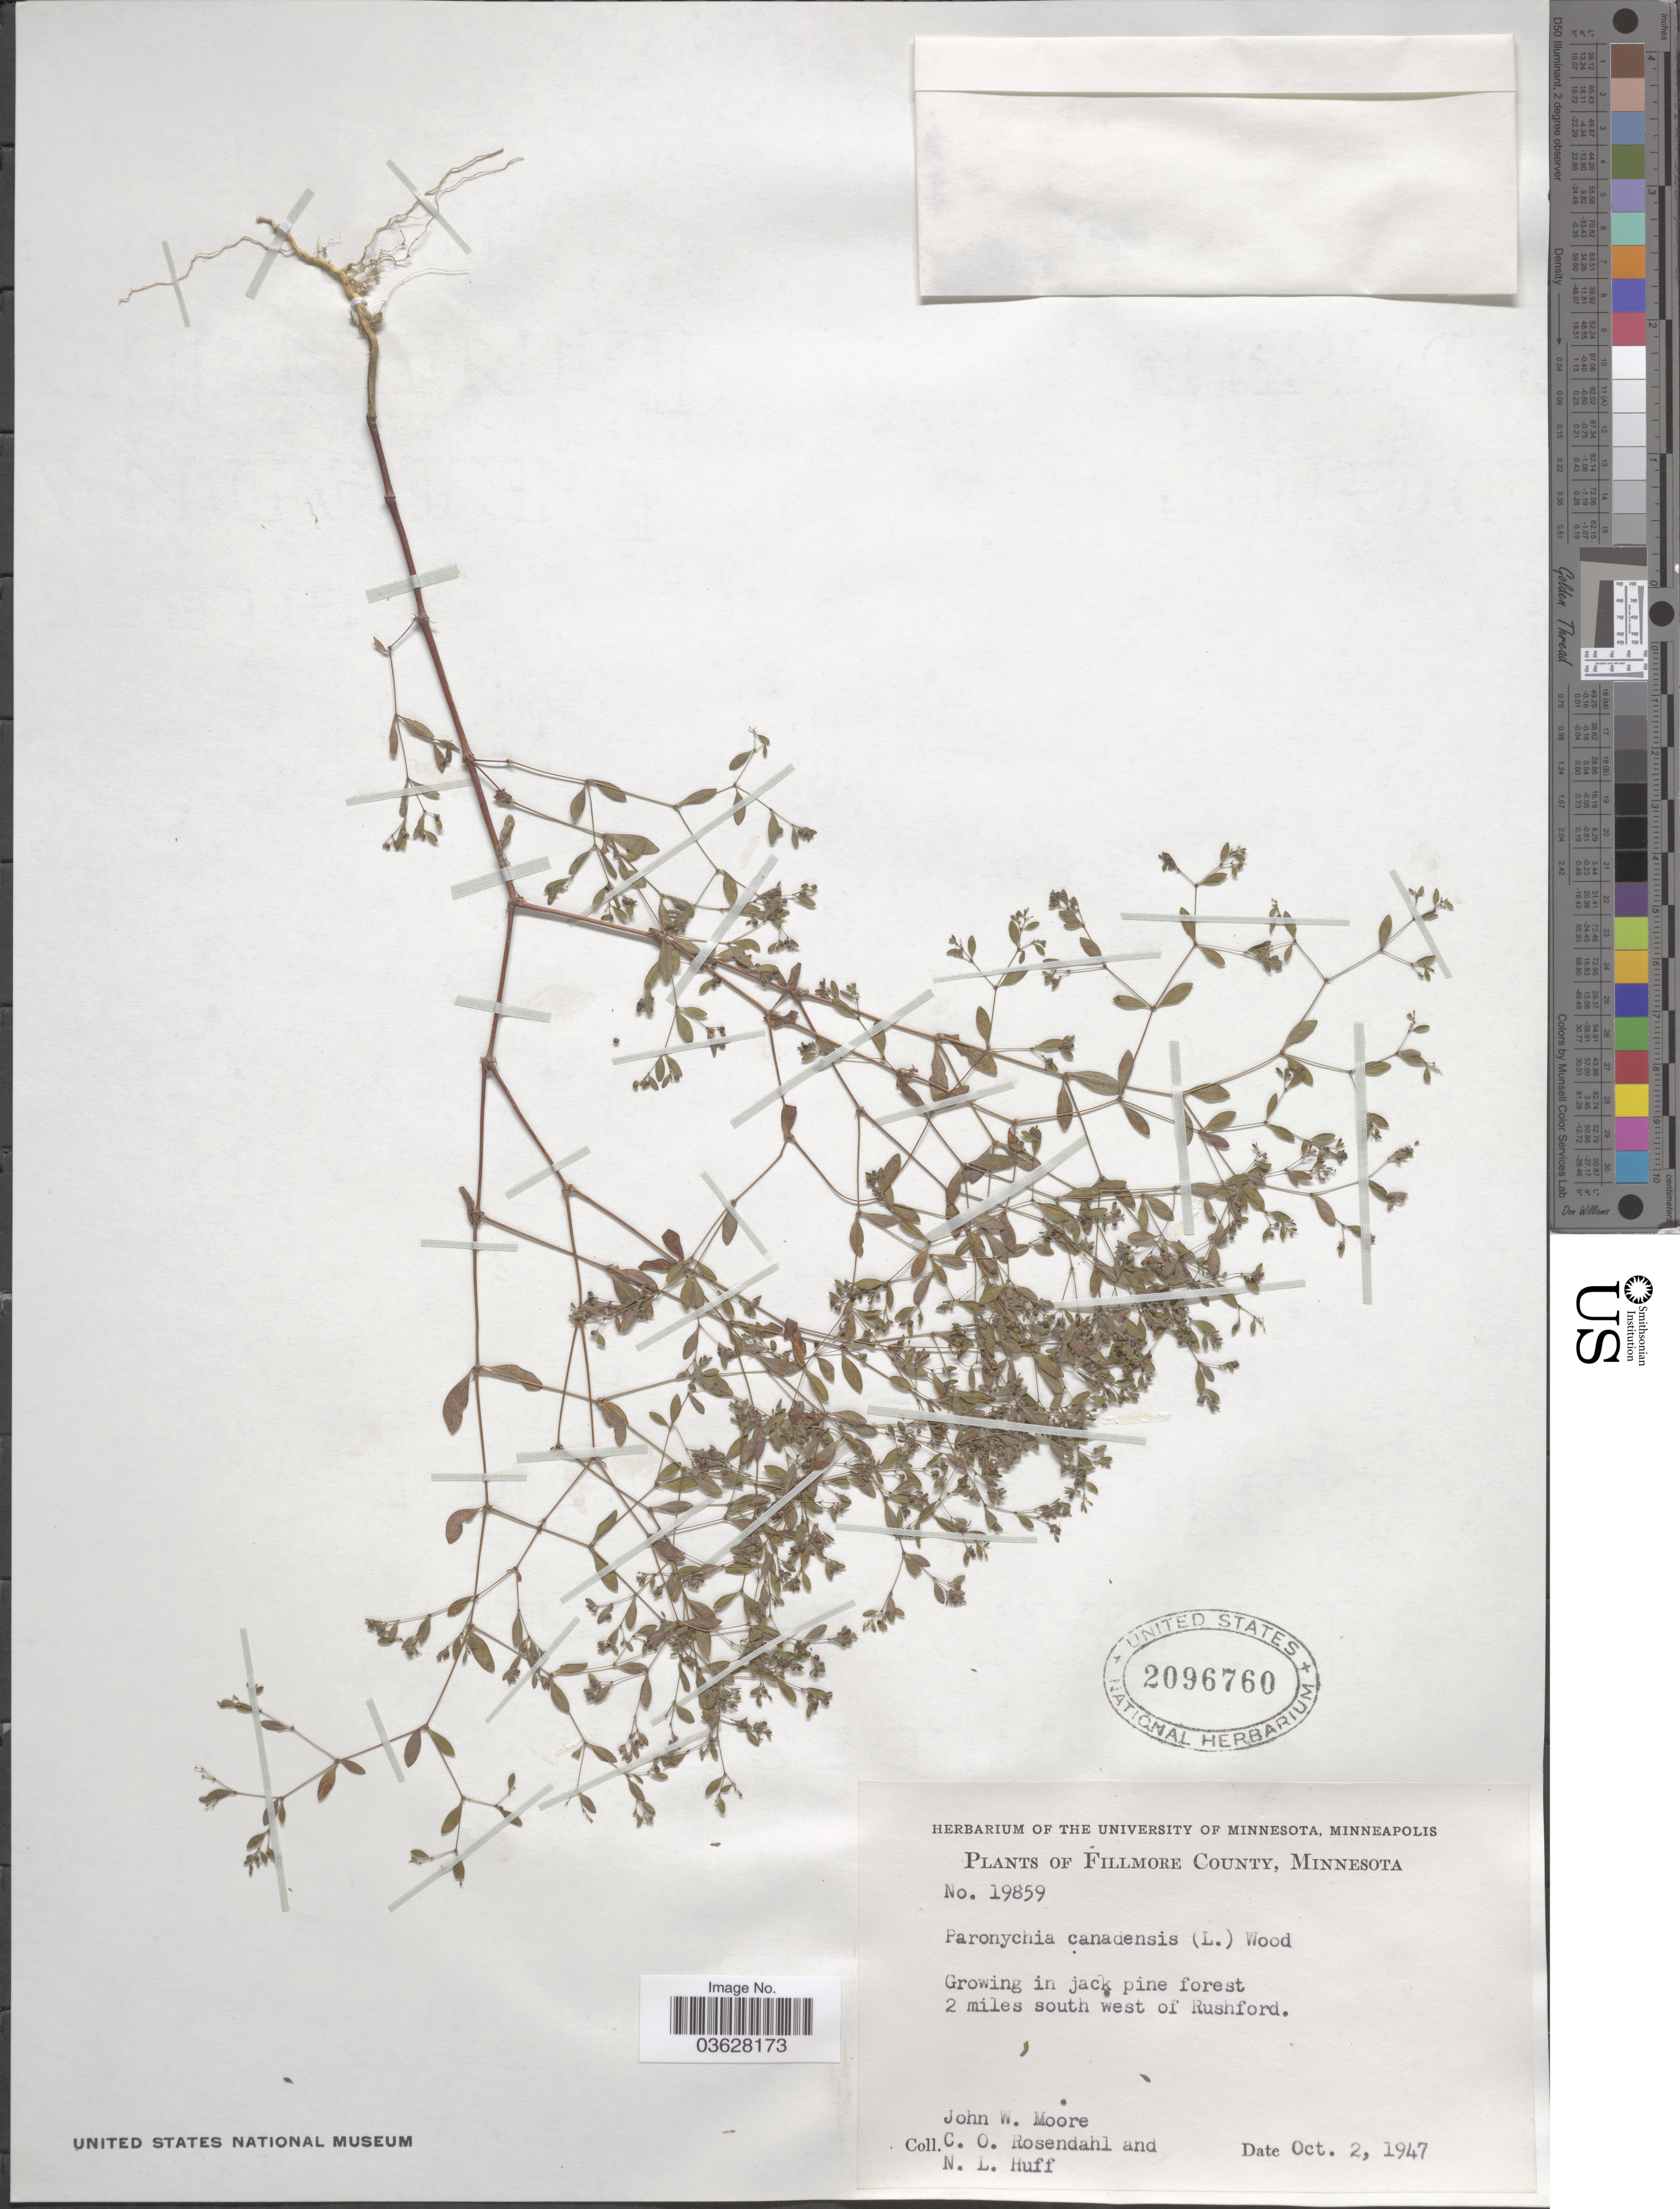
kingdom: Plantae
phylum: Tracheophyta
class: Magnoliopsida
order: Caryophyllales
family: Caryophyllaceae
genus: Paronychia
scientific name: Paronychia canadensis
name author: (L.) Alph. Wood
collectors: J. Moore, C. O. Rosendahl & N. Huff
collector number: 19859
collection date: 1947-10-02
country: United States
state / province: Minnesota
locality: Fillmore County. 2 miles south west of Rushford.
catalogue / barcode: US 2096760